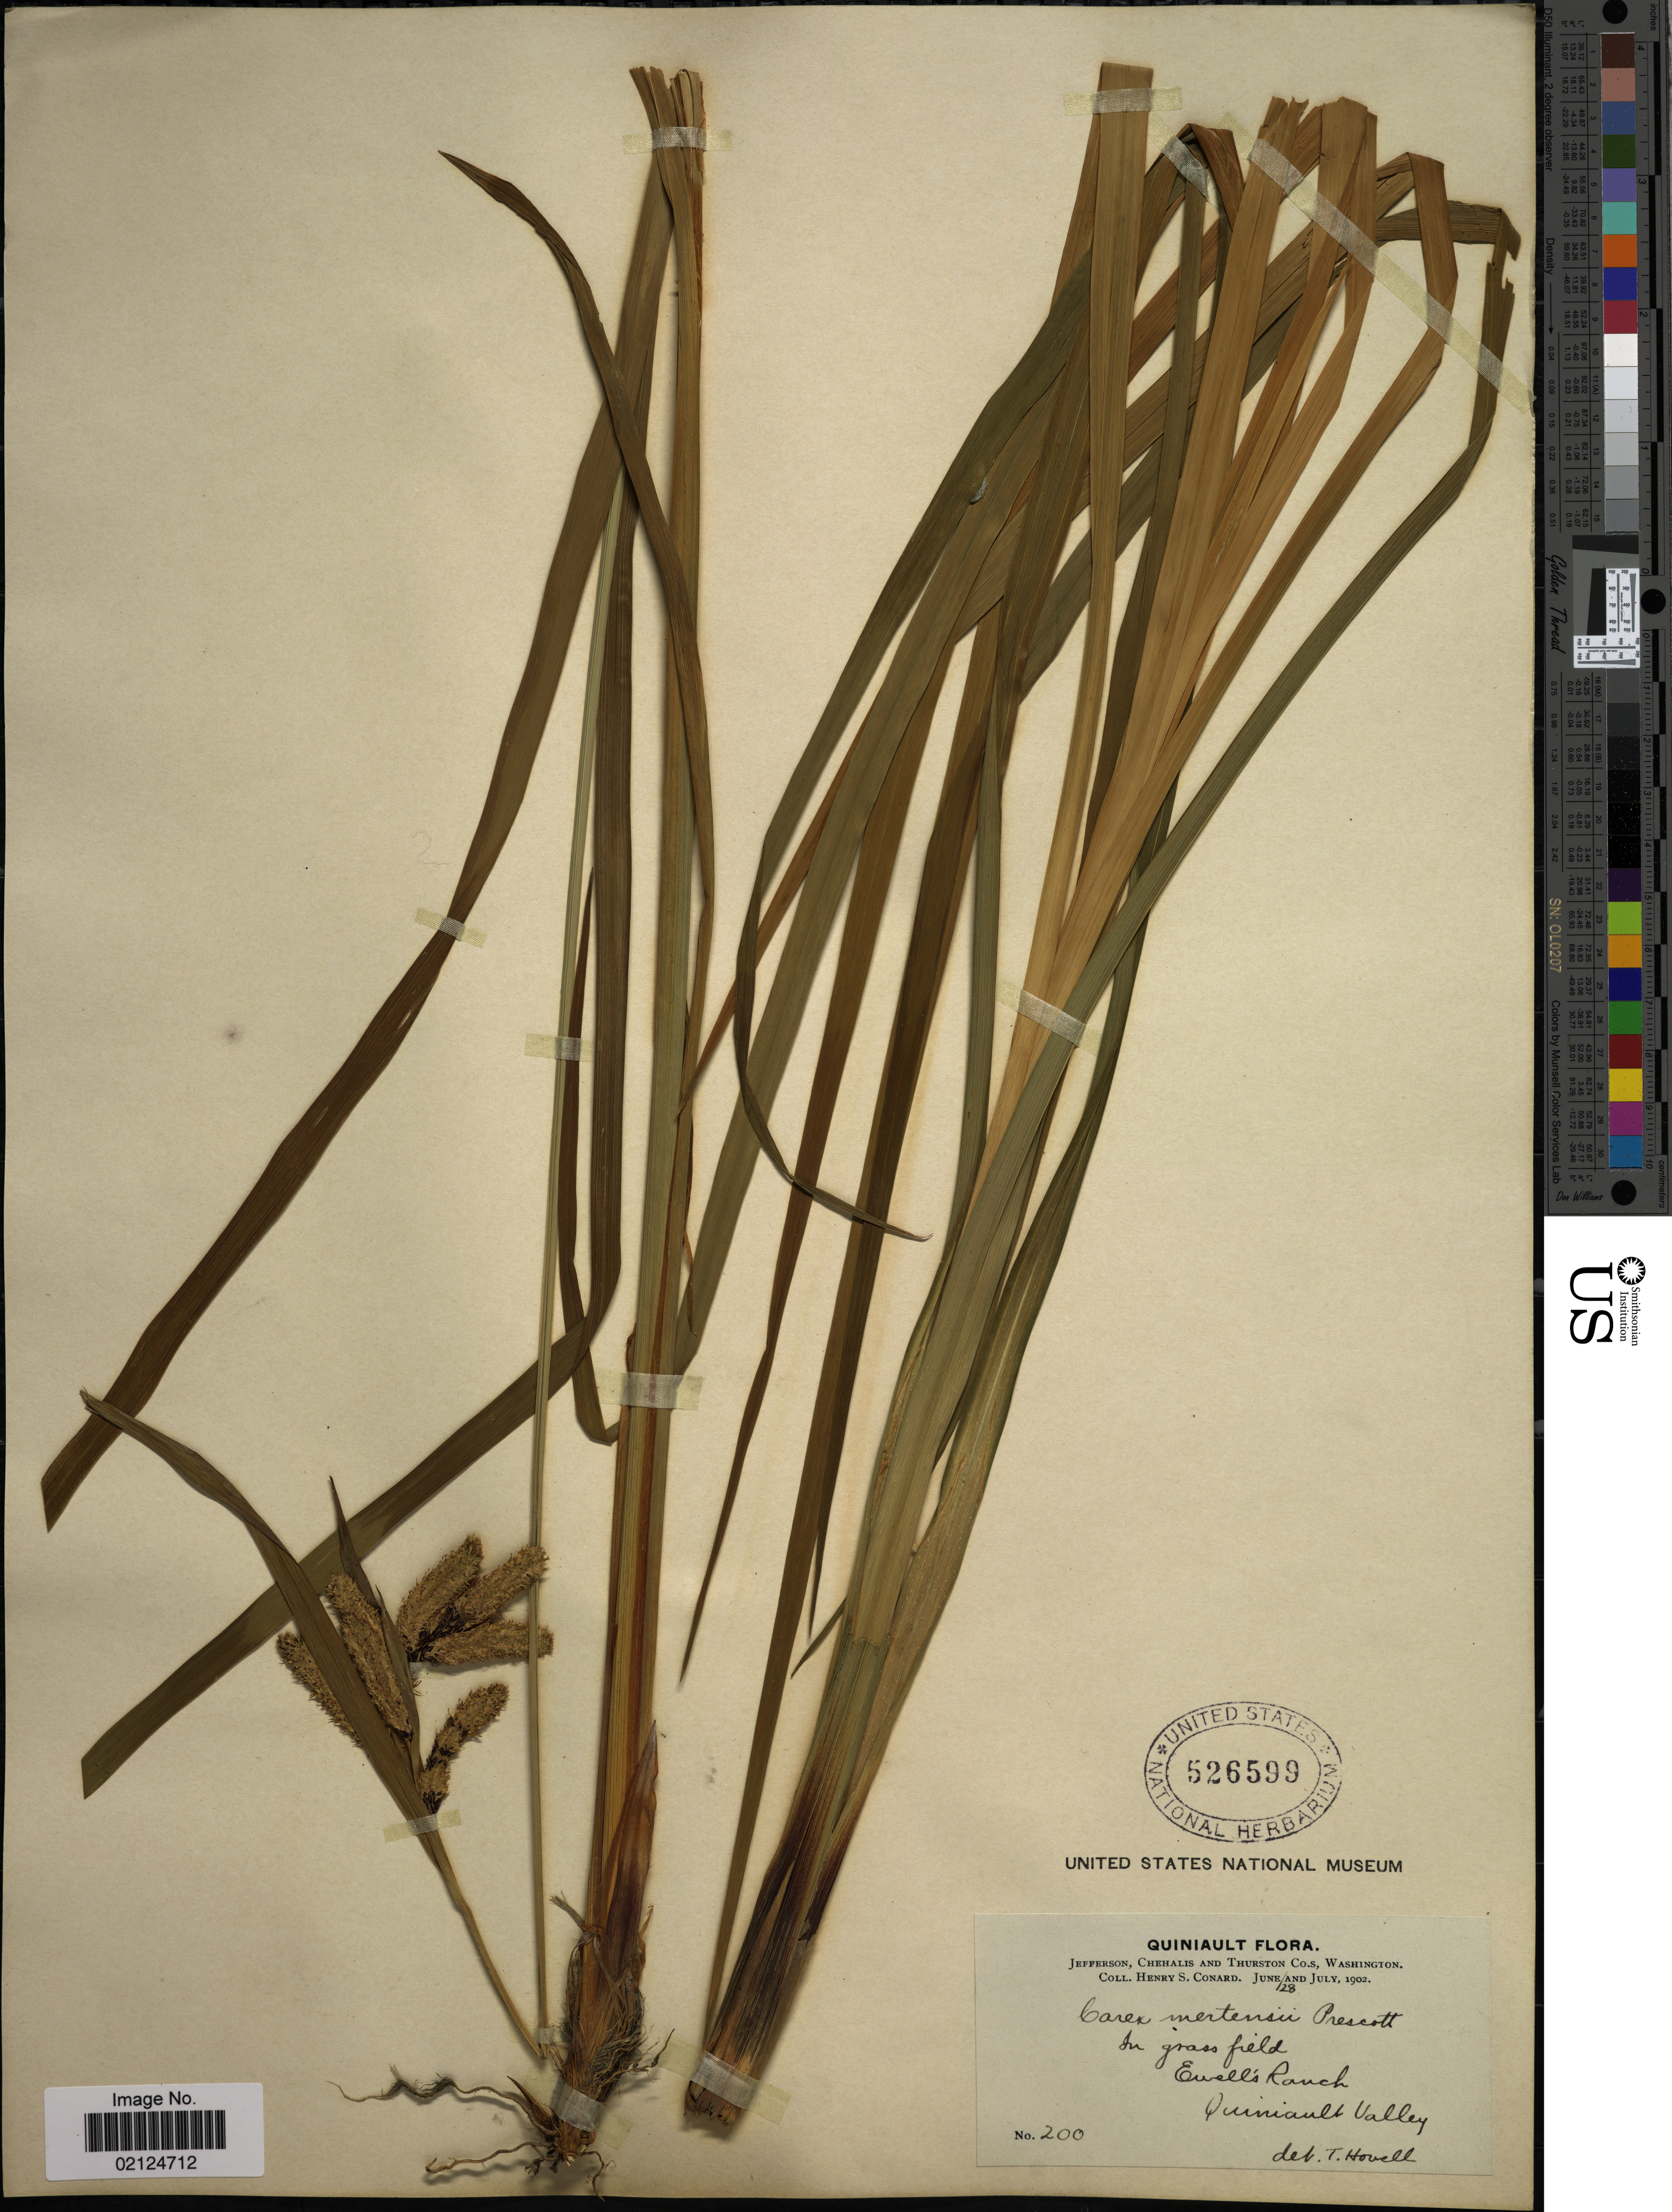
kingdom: Plantae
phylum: Tracheophyta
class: Liliopsida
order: Poales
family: Cyperaceae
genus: Carex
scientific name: Carex mertensii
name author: J.D. Prescott ex Bong.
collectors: H. S. Conard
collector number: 200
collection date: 1902-06-28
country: United States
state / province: Washington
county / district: Thurston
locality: Quiniault, Jefferson, Chehalis and Thurston Co.s. Ewell's Ranch, Quiniault Valley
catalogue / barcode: US 526599